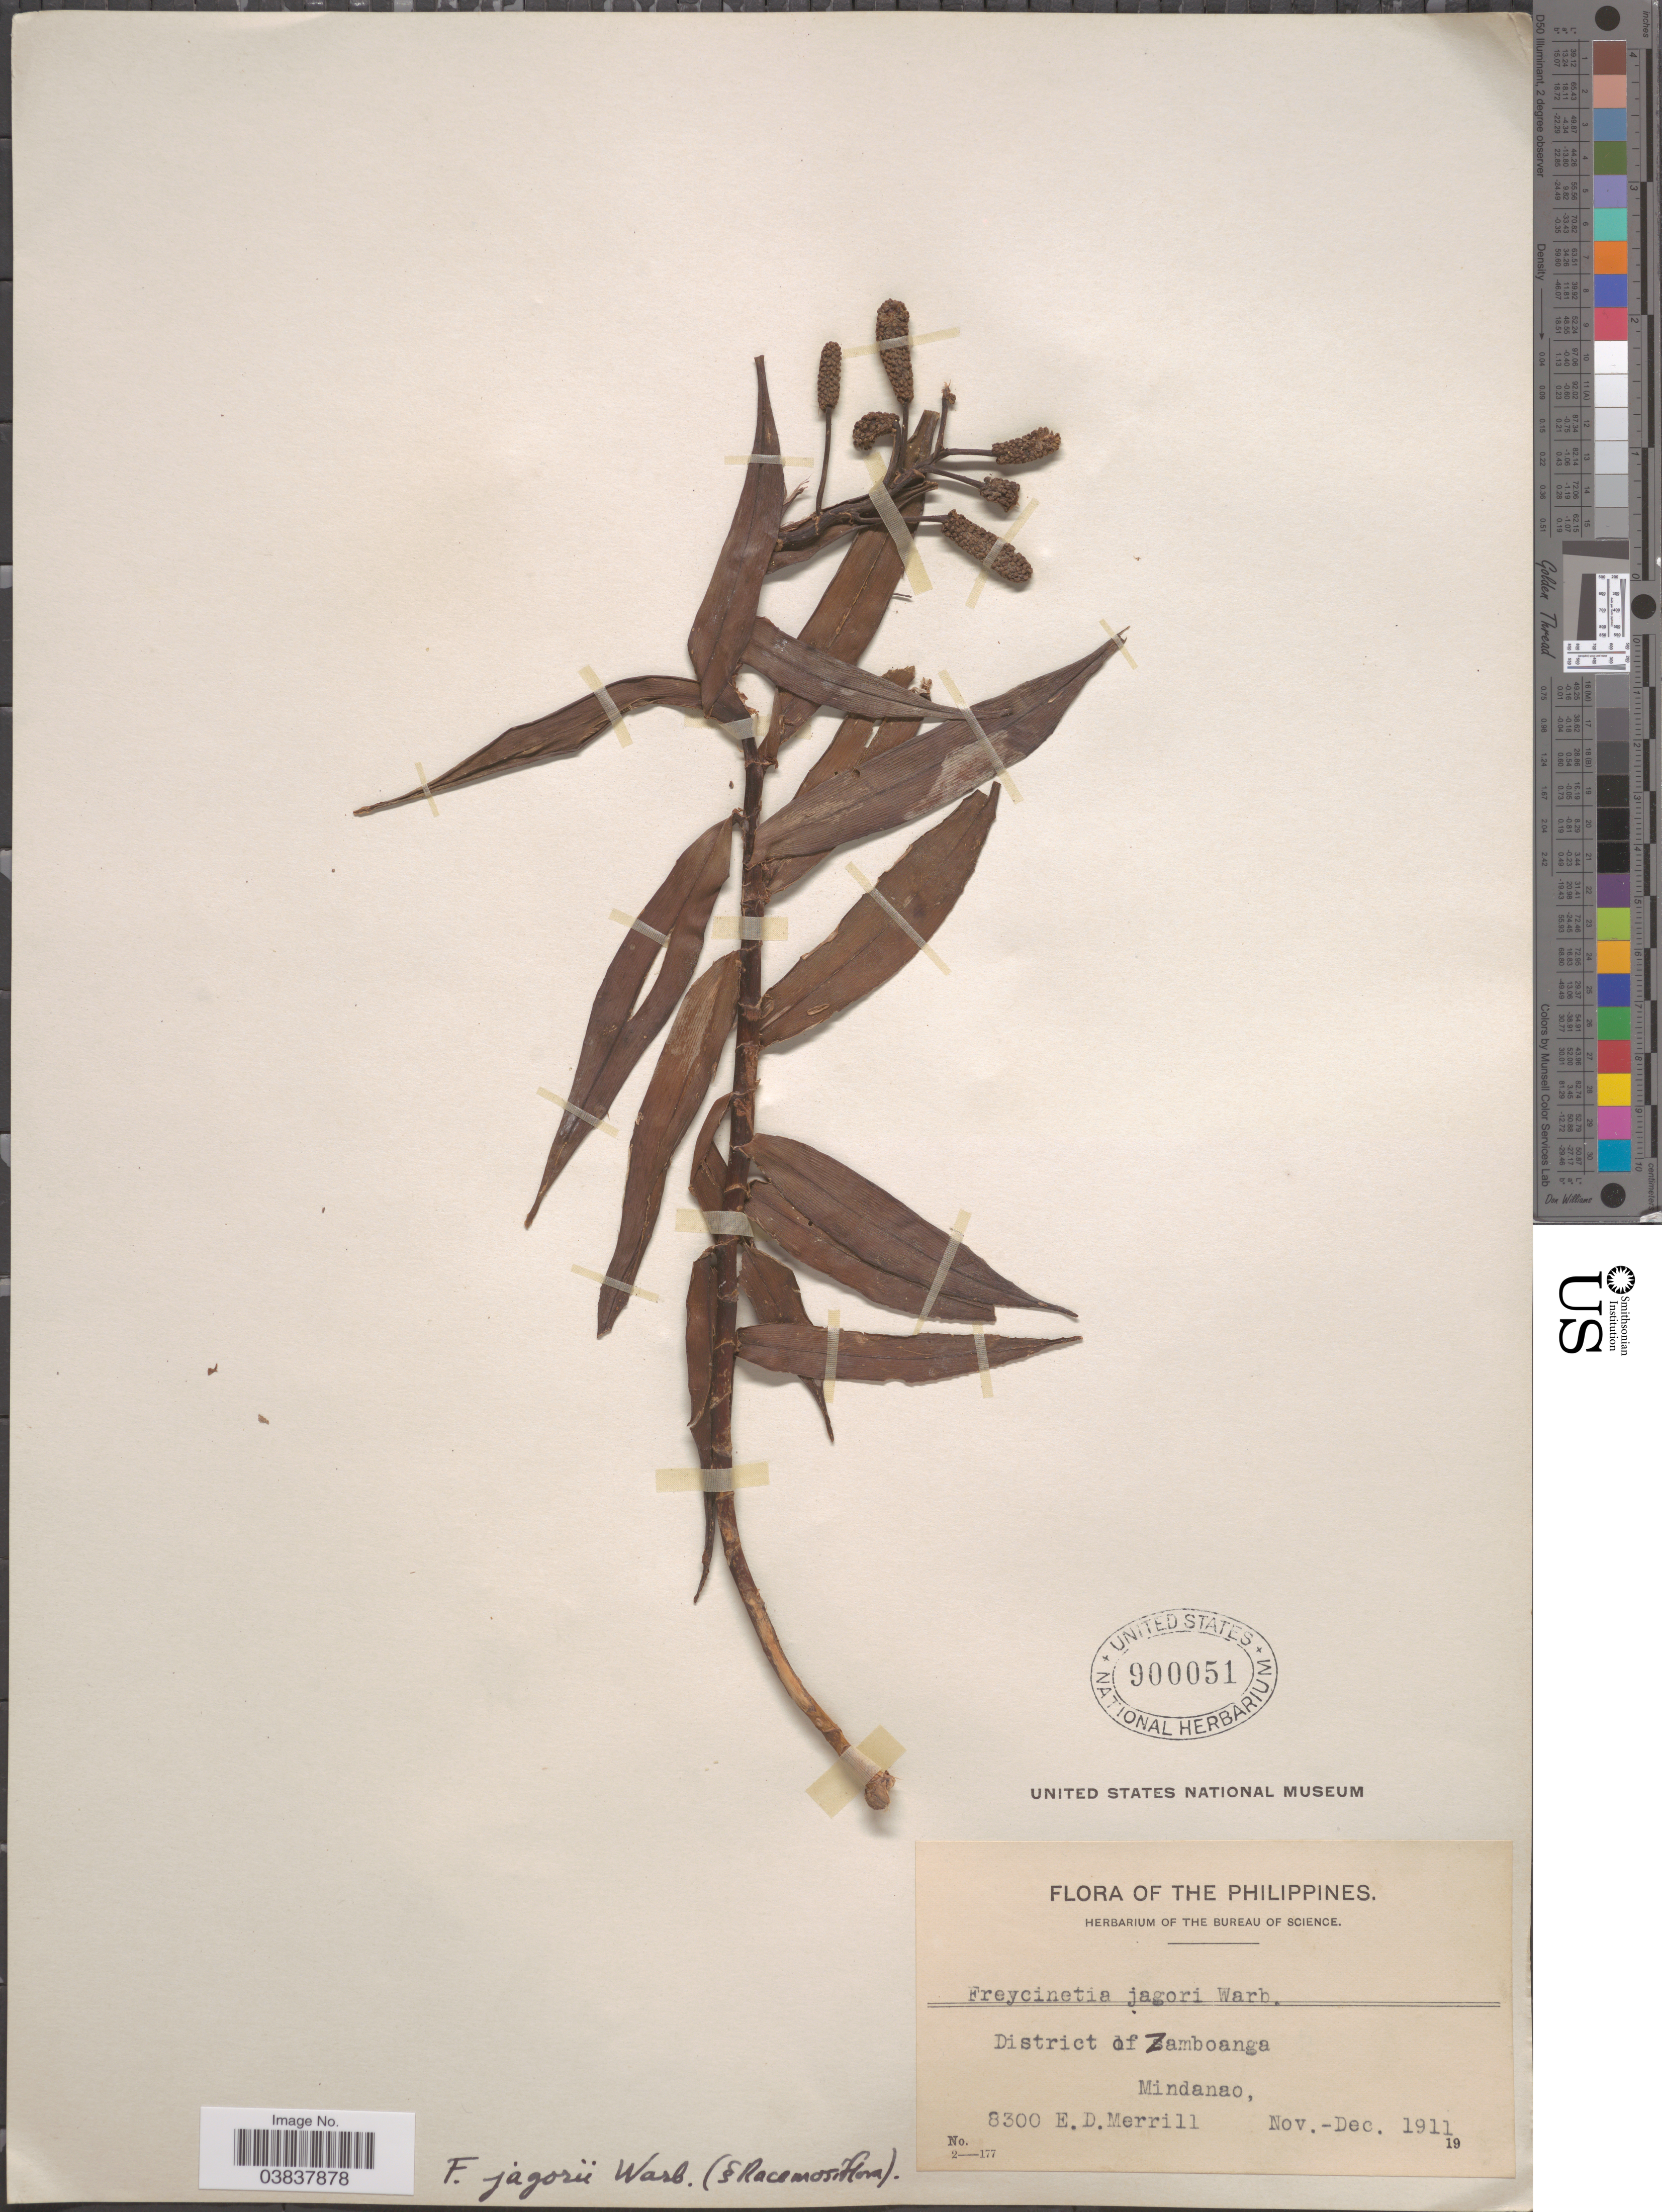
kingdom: Plantae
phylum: Tracheophyta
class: Liliopsida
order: Pandanales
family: Pandanaceae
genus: Freycinetia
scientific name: Freycinetia jagorii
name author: Warb.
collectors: E. D. Merrill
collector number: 8300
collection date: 1911-11/1911-12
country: Philippines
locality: District of Zamboanga, Mindanao.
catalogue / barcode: US 900051